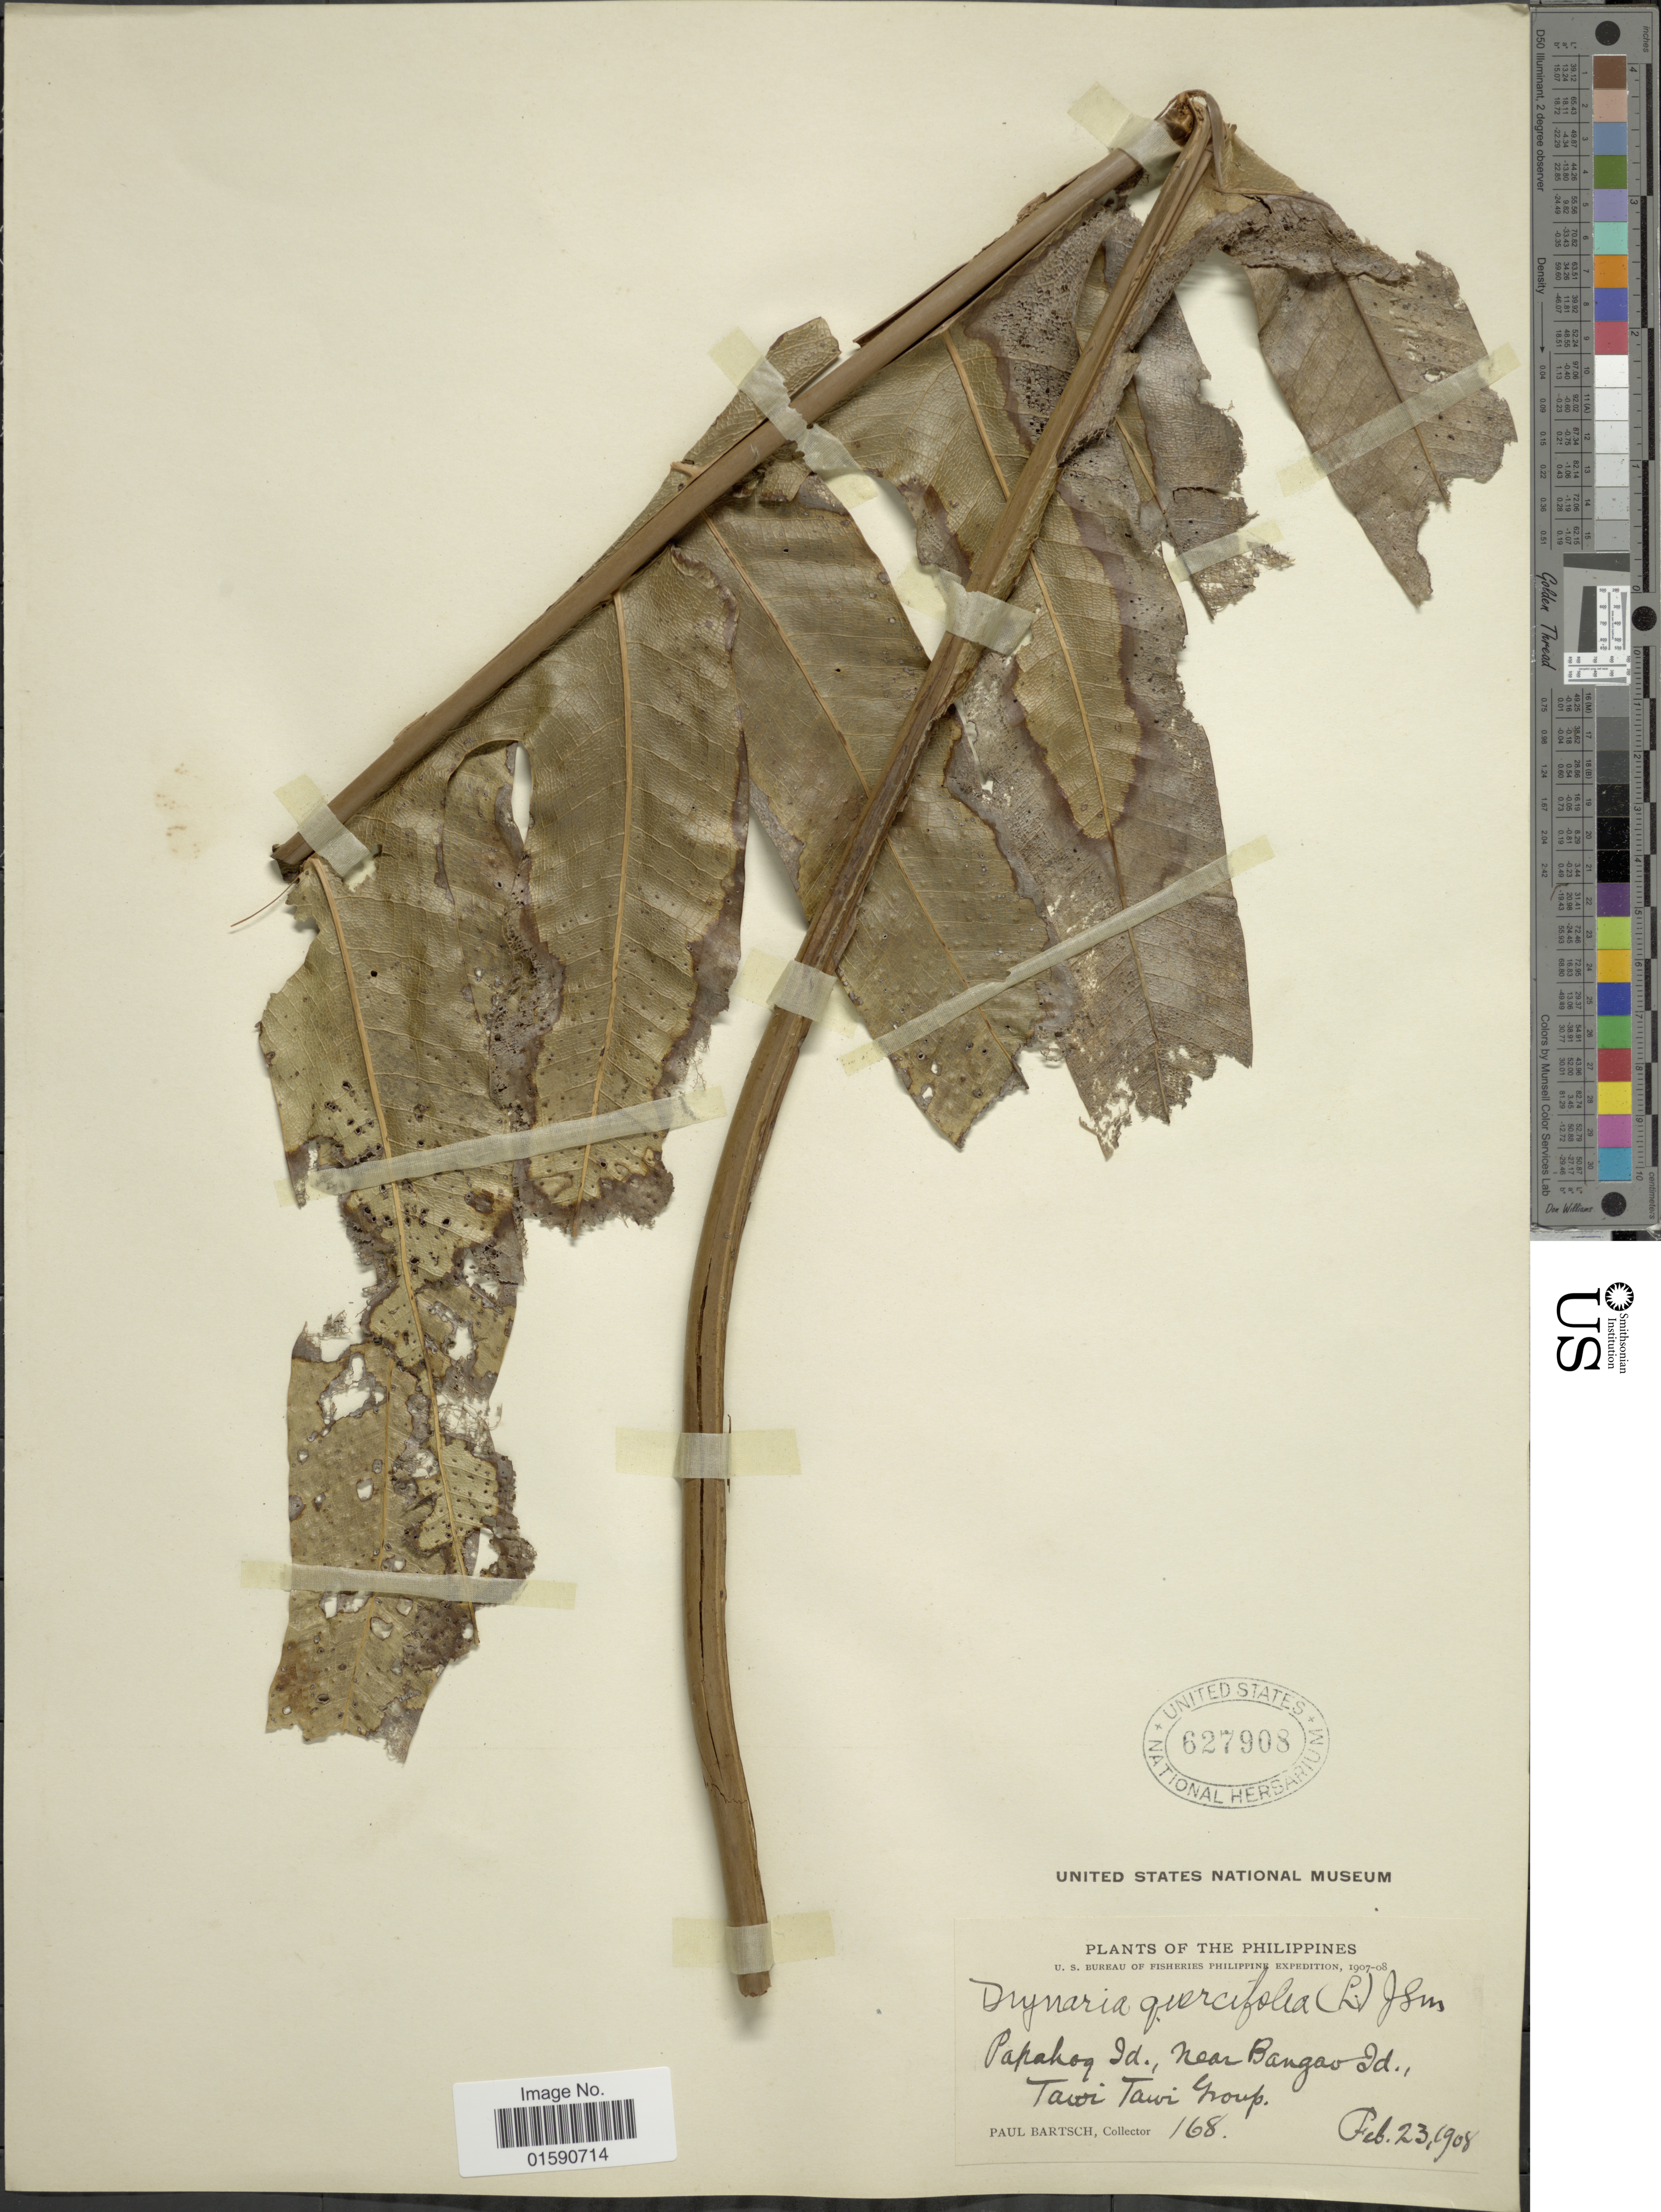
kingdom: Plantae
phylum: Tracheophyta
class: Polypodiopsida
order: Polypodiales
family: Polypodiaceae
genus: Drynaria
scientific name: Drynaria quercifolia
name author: (L.) J. Sm.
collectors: P. Bartsch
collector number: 168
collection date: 1908-02-23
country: Philippines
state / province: Muslim Mindanao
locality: Papahog Id., near Bangao Id., Tawi Tawi Group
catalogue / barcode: US 627908